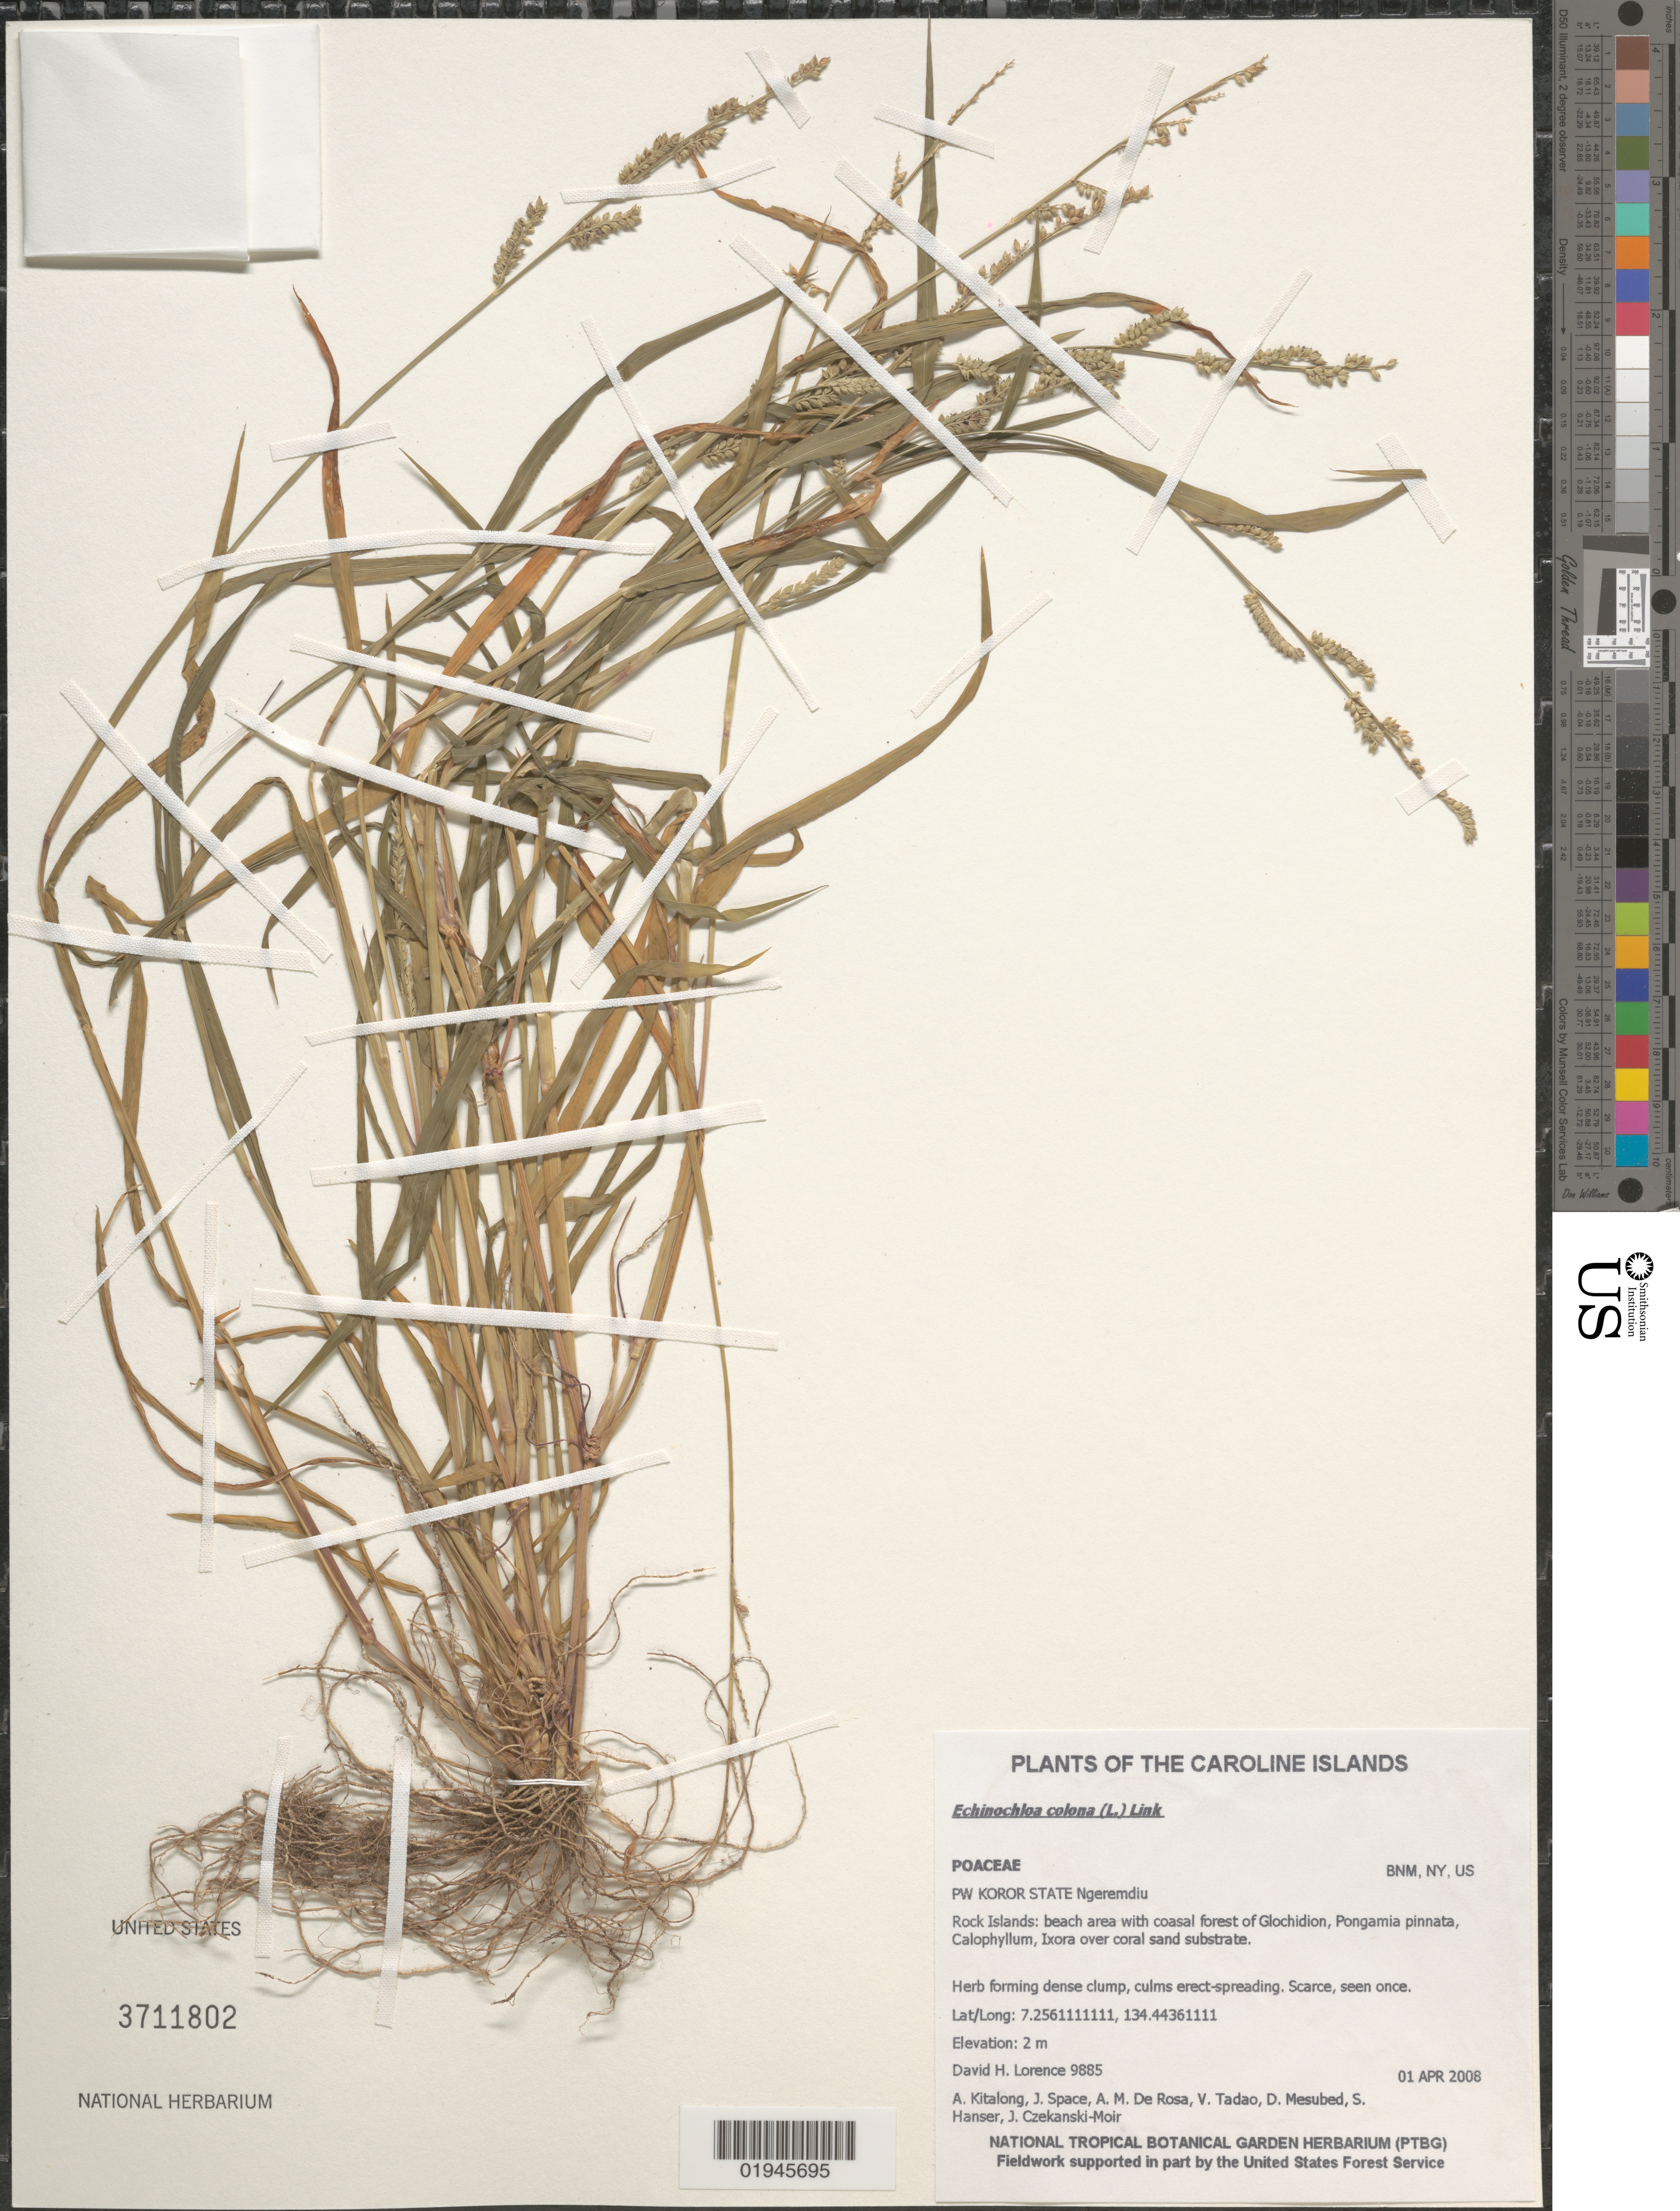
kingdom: Plantae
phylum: Tracheophyta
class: Liliopsida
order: Poales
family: Poaceae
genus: Thuarea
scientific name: Thuarea involuta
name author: (G. Forst.) R. Br. ex Sm.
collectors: D. Lorence, A. Kitalong, J. Space, A. De Rosa, V. Tadao, D. Mesubed & S. Hanser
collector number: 9877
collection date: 2008-04-01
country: Palau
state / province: Koror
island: Rock Islands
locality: Bkula Chesemilich, Beach area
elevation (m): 2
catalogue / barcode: US 3711802